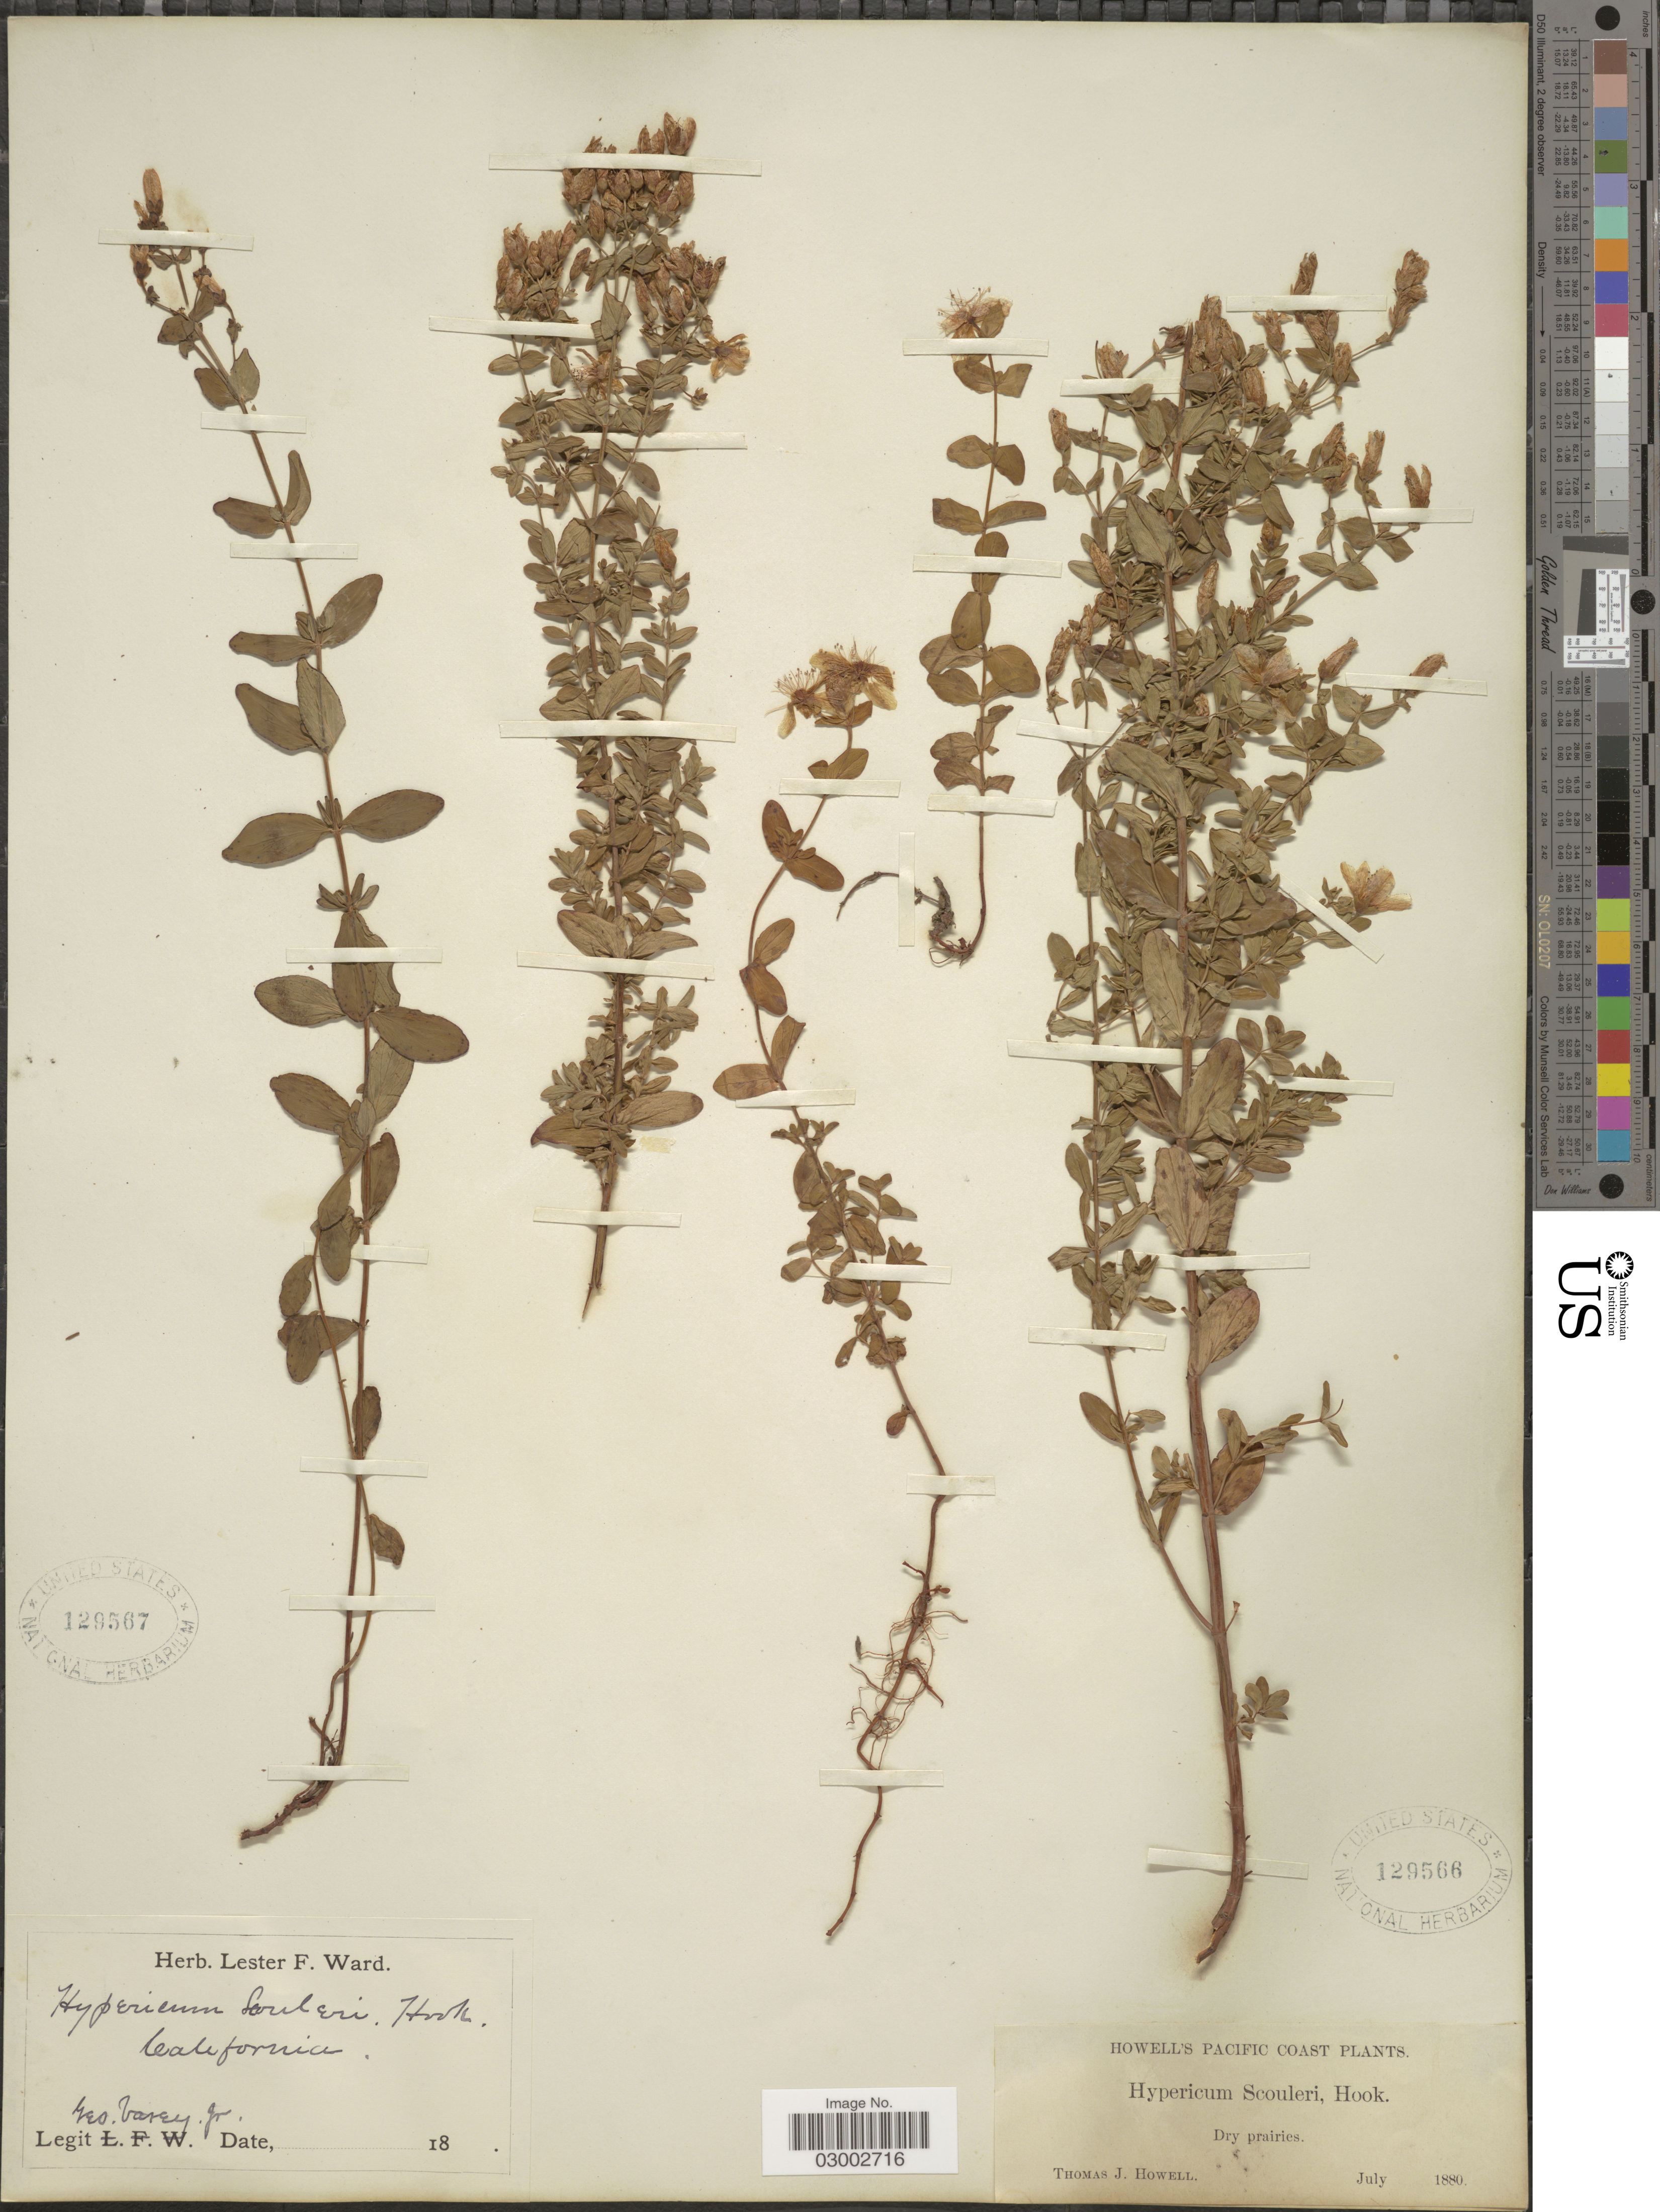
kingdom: Plantae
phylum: Tracheophyta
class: Magnoliopsida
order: Malpighiales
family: Hypericaceae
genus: Hypericum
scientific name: Hypericum scouleri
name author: Hook.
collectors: T. J. Howell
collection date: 1880-07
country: United States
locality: Pacific Coast. Dry prairies.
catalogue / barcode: US 129566